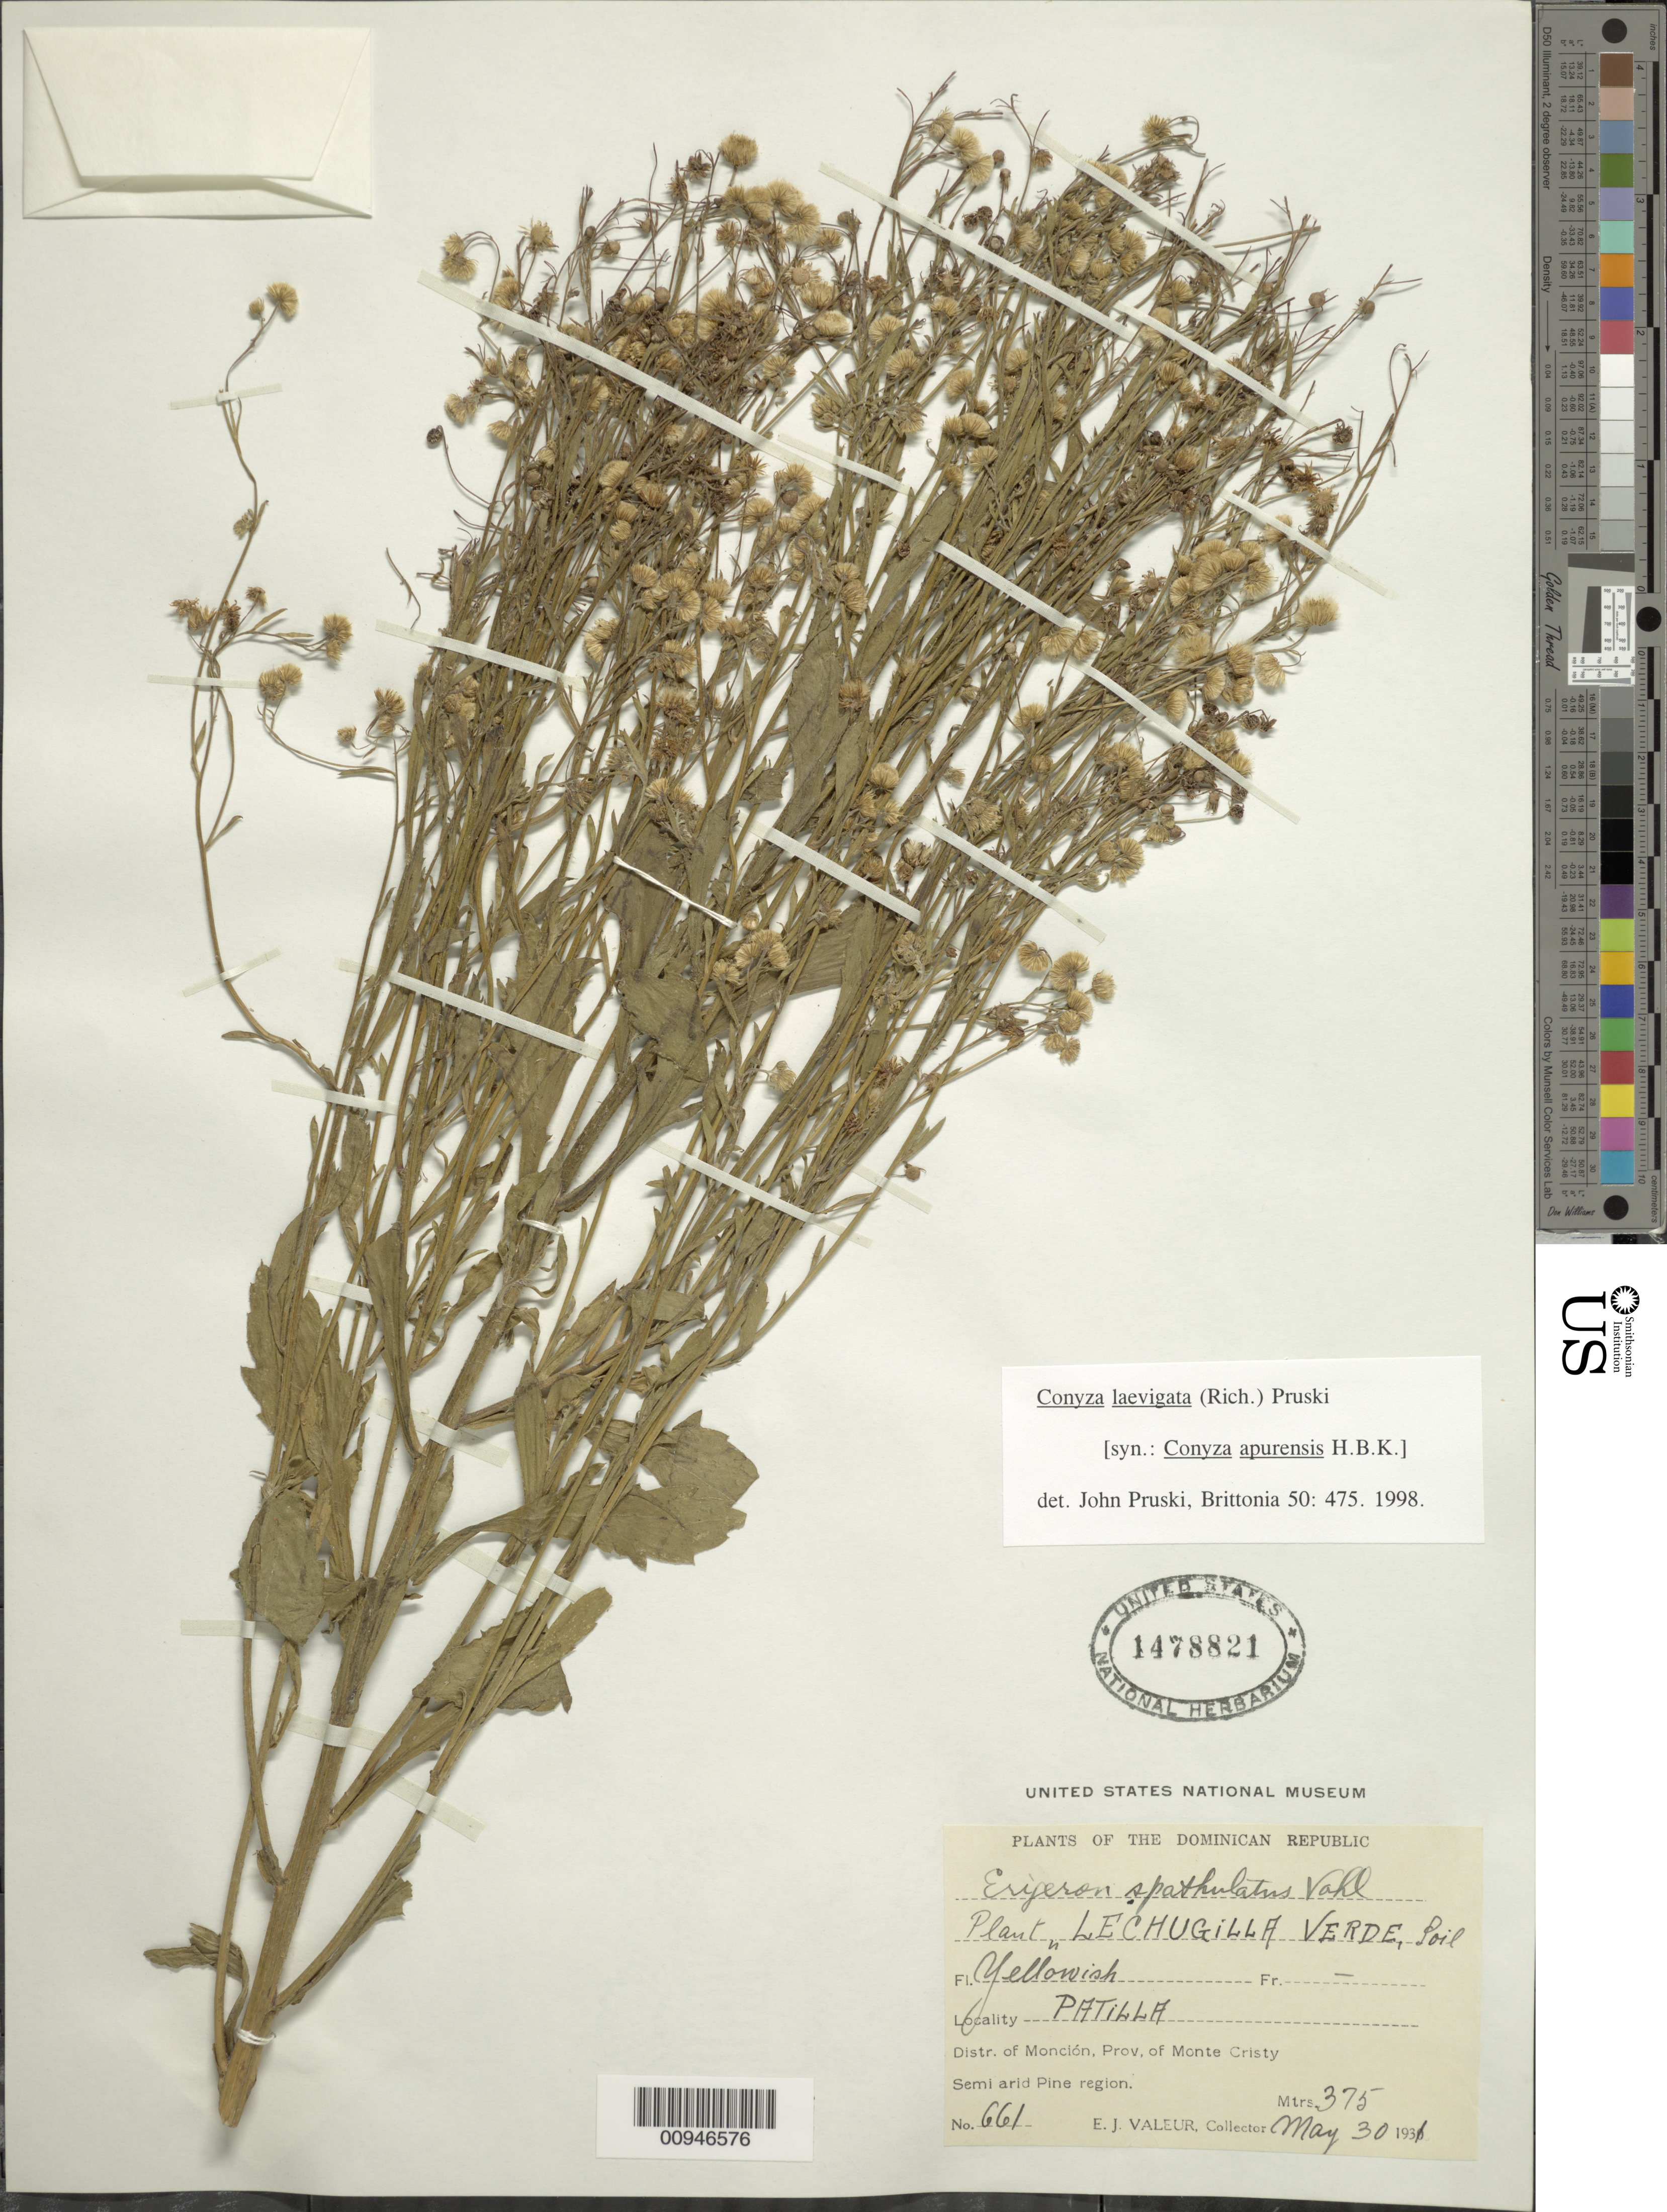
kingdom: Plantae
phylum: Tracheophyta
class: Magnoliopsida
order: Asterales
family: Asteraceae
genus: Conyza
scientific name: Conyza laevigata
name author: (Rich.) Pruski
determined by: Pruski, J. F.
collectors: E. Valeur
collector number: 661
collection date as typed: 30 May 1931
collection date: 1931-05-30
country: Dominican Republic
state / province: Monte Cristi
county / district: Monción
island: Hispaniola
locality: Patilla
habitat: Soil, semi arid pine region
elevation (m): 375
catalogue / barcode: US 1478821